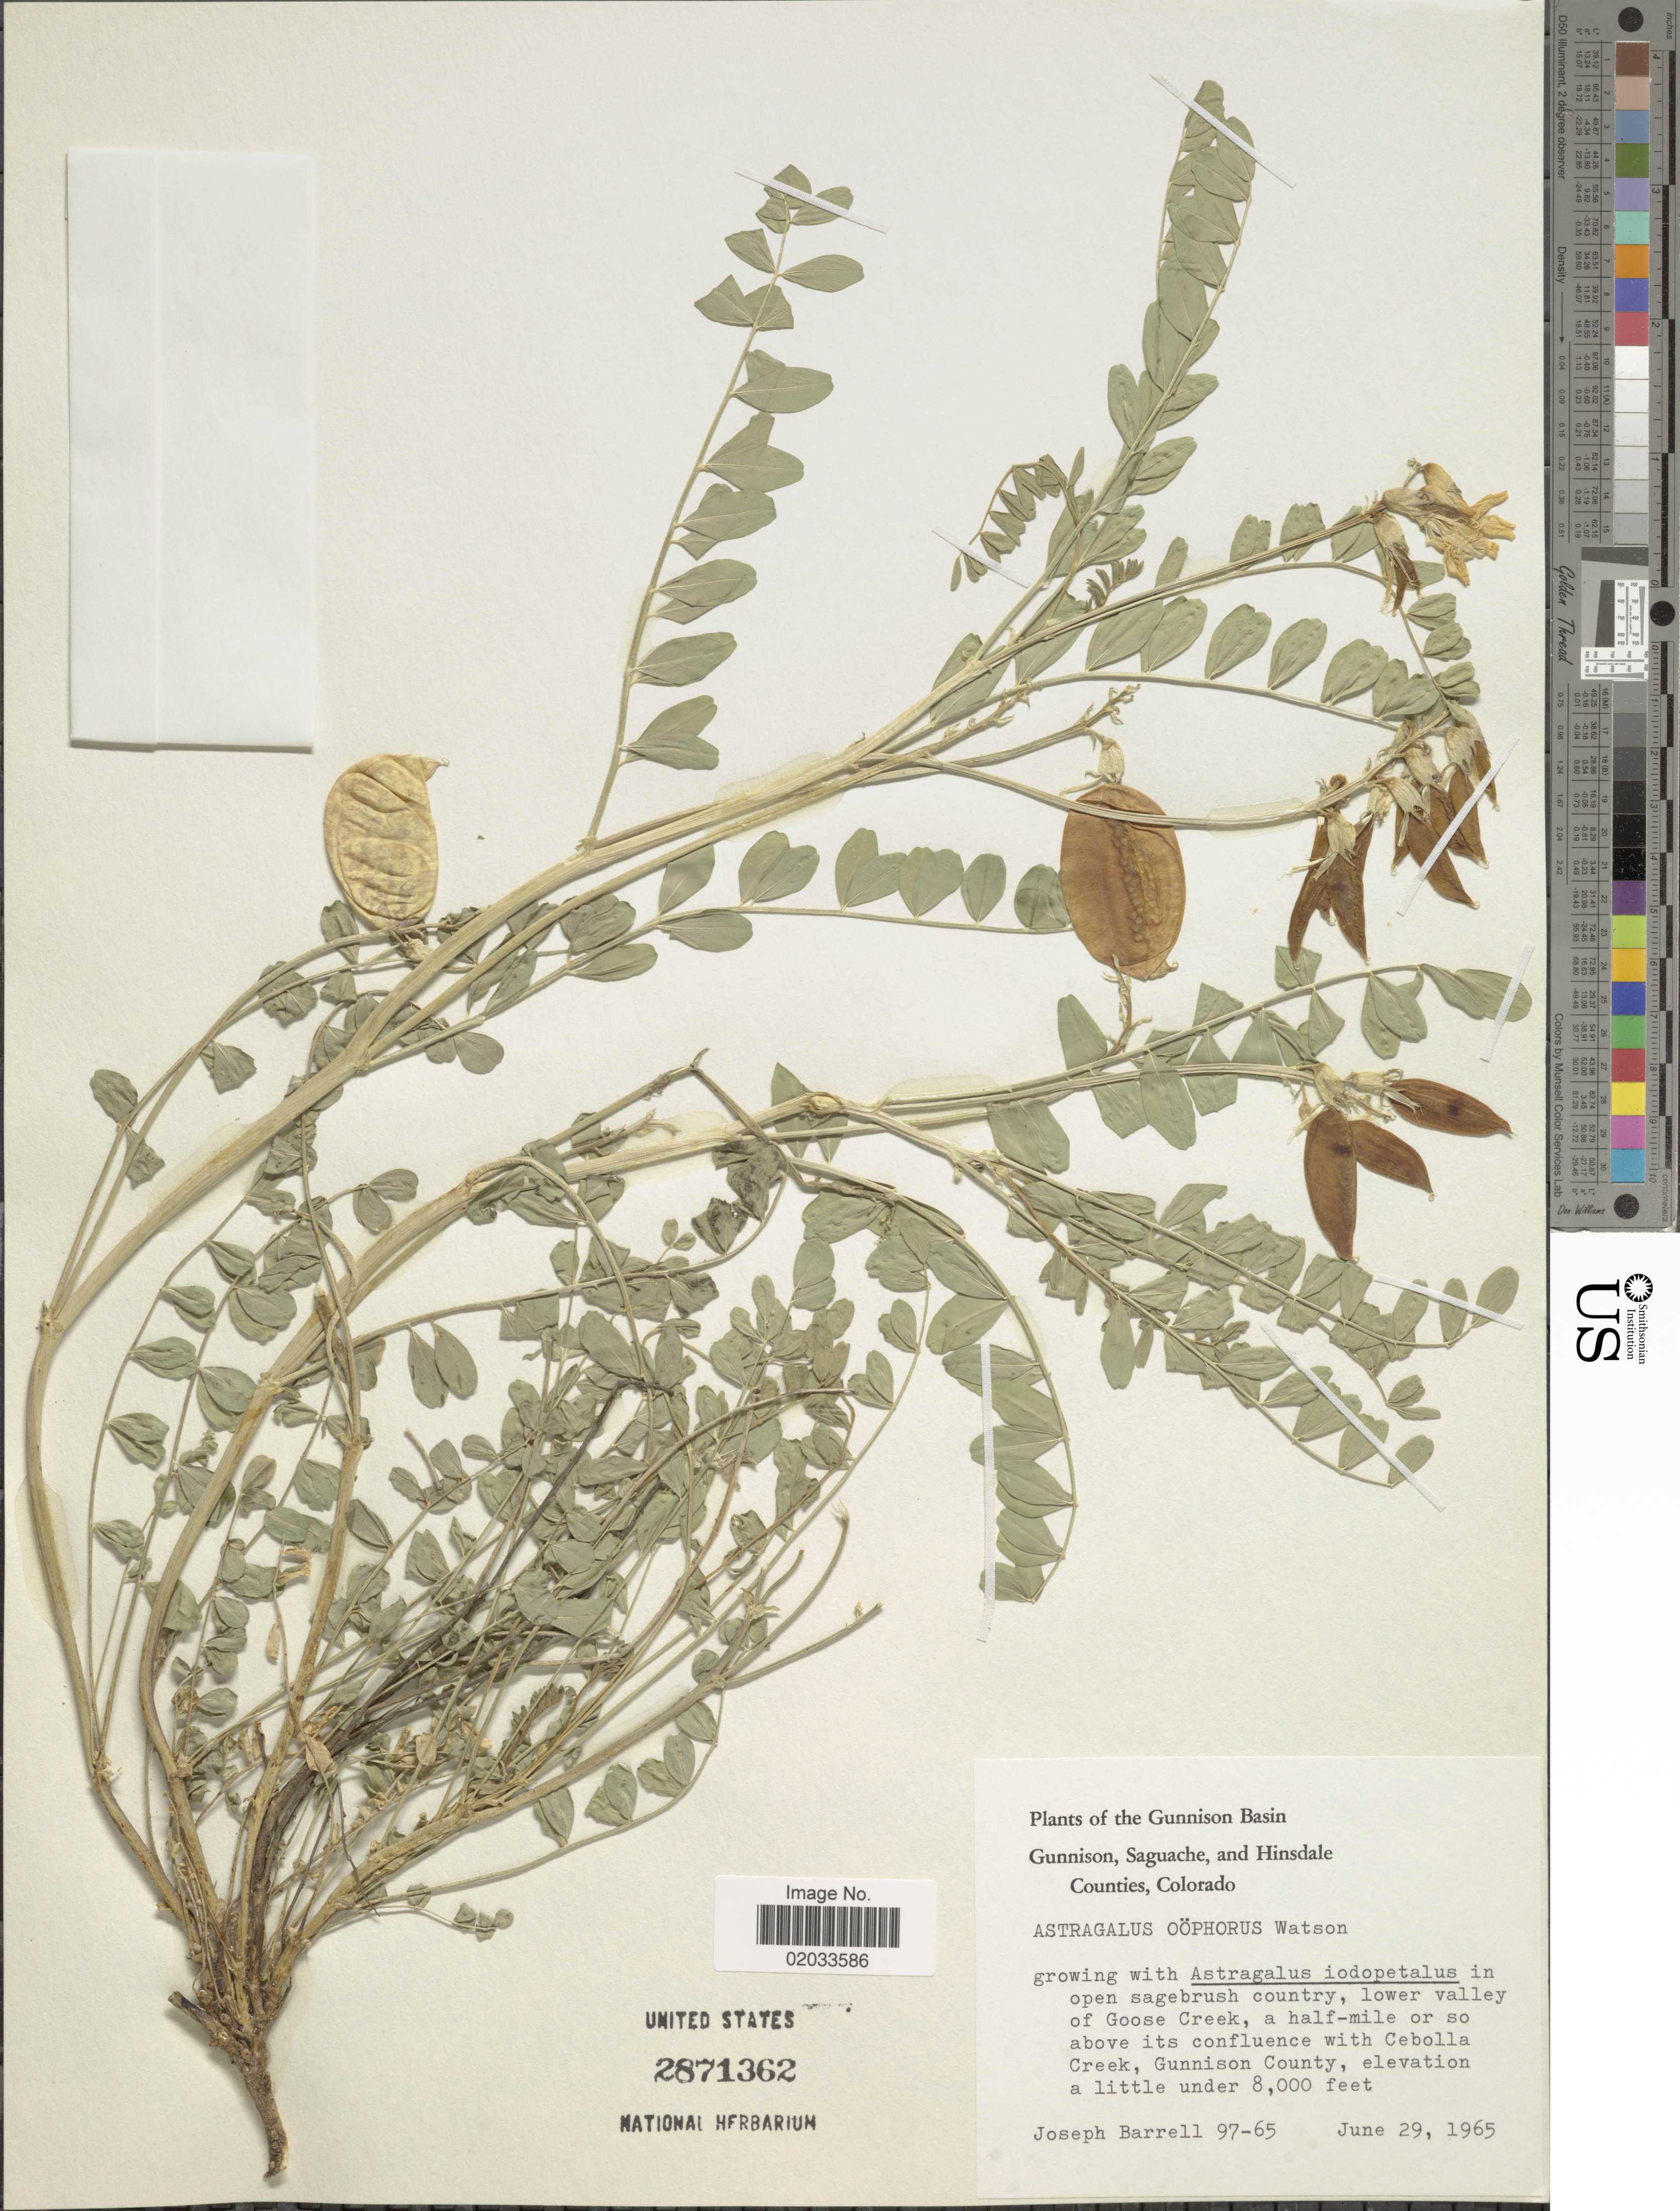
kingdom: Plantae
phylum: Tracheophyta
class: Magnoliopsida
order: Fabales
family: Fabaceae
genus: Astragalus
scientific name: Astragalus oophorus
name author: S. Watson in C. King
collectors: J. Barrell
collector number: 97-65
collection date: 1965-06-29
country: United States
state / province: Colorado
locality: Gunnison Basin, Gunnison, Saguache, and Hinsdale Counties, lower valley of Goose Creek, a half-mile or so above its confluence with Cebolla Creek, Gunnison County.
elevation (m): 2438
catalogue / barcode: US 2871362